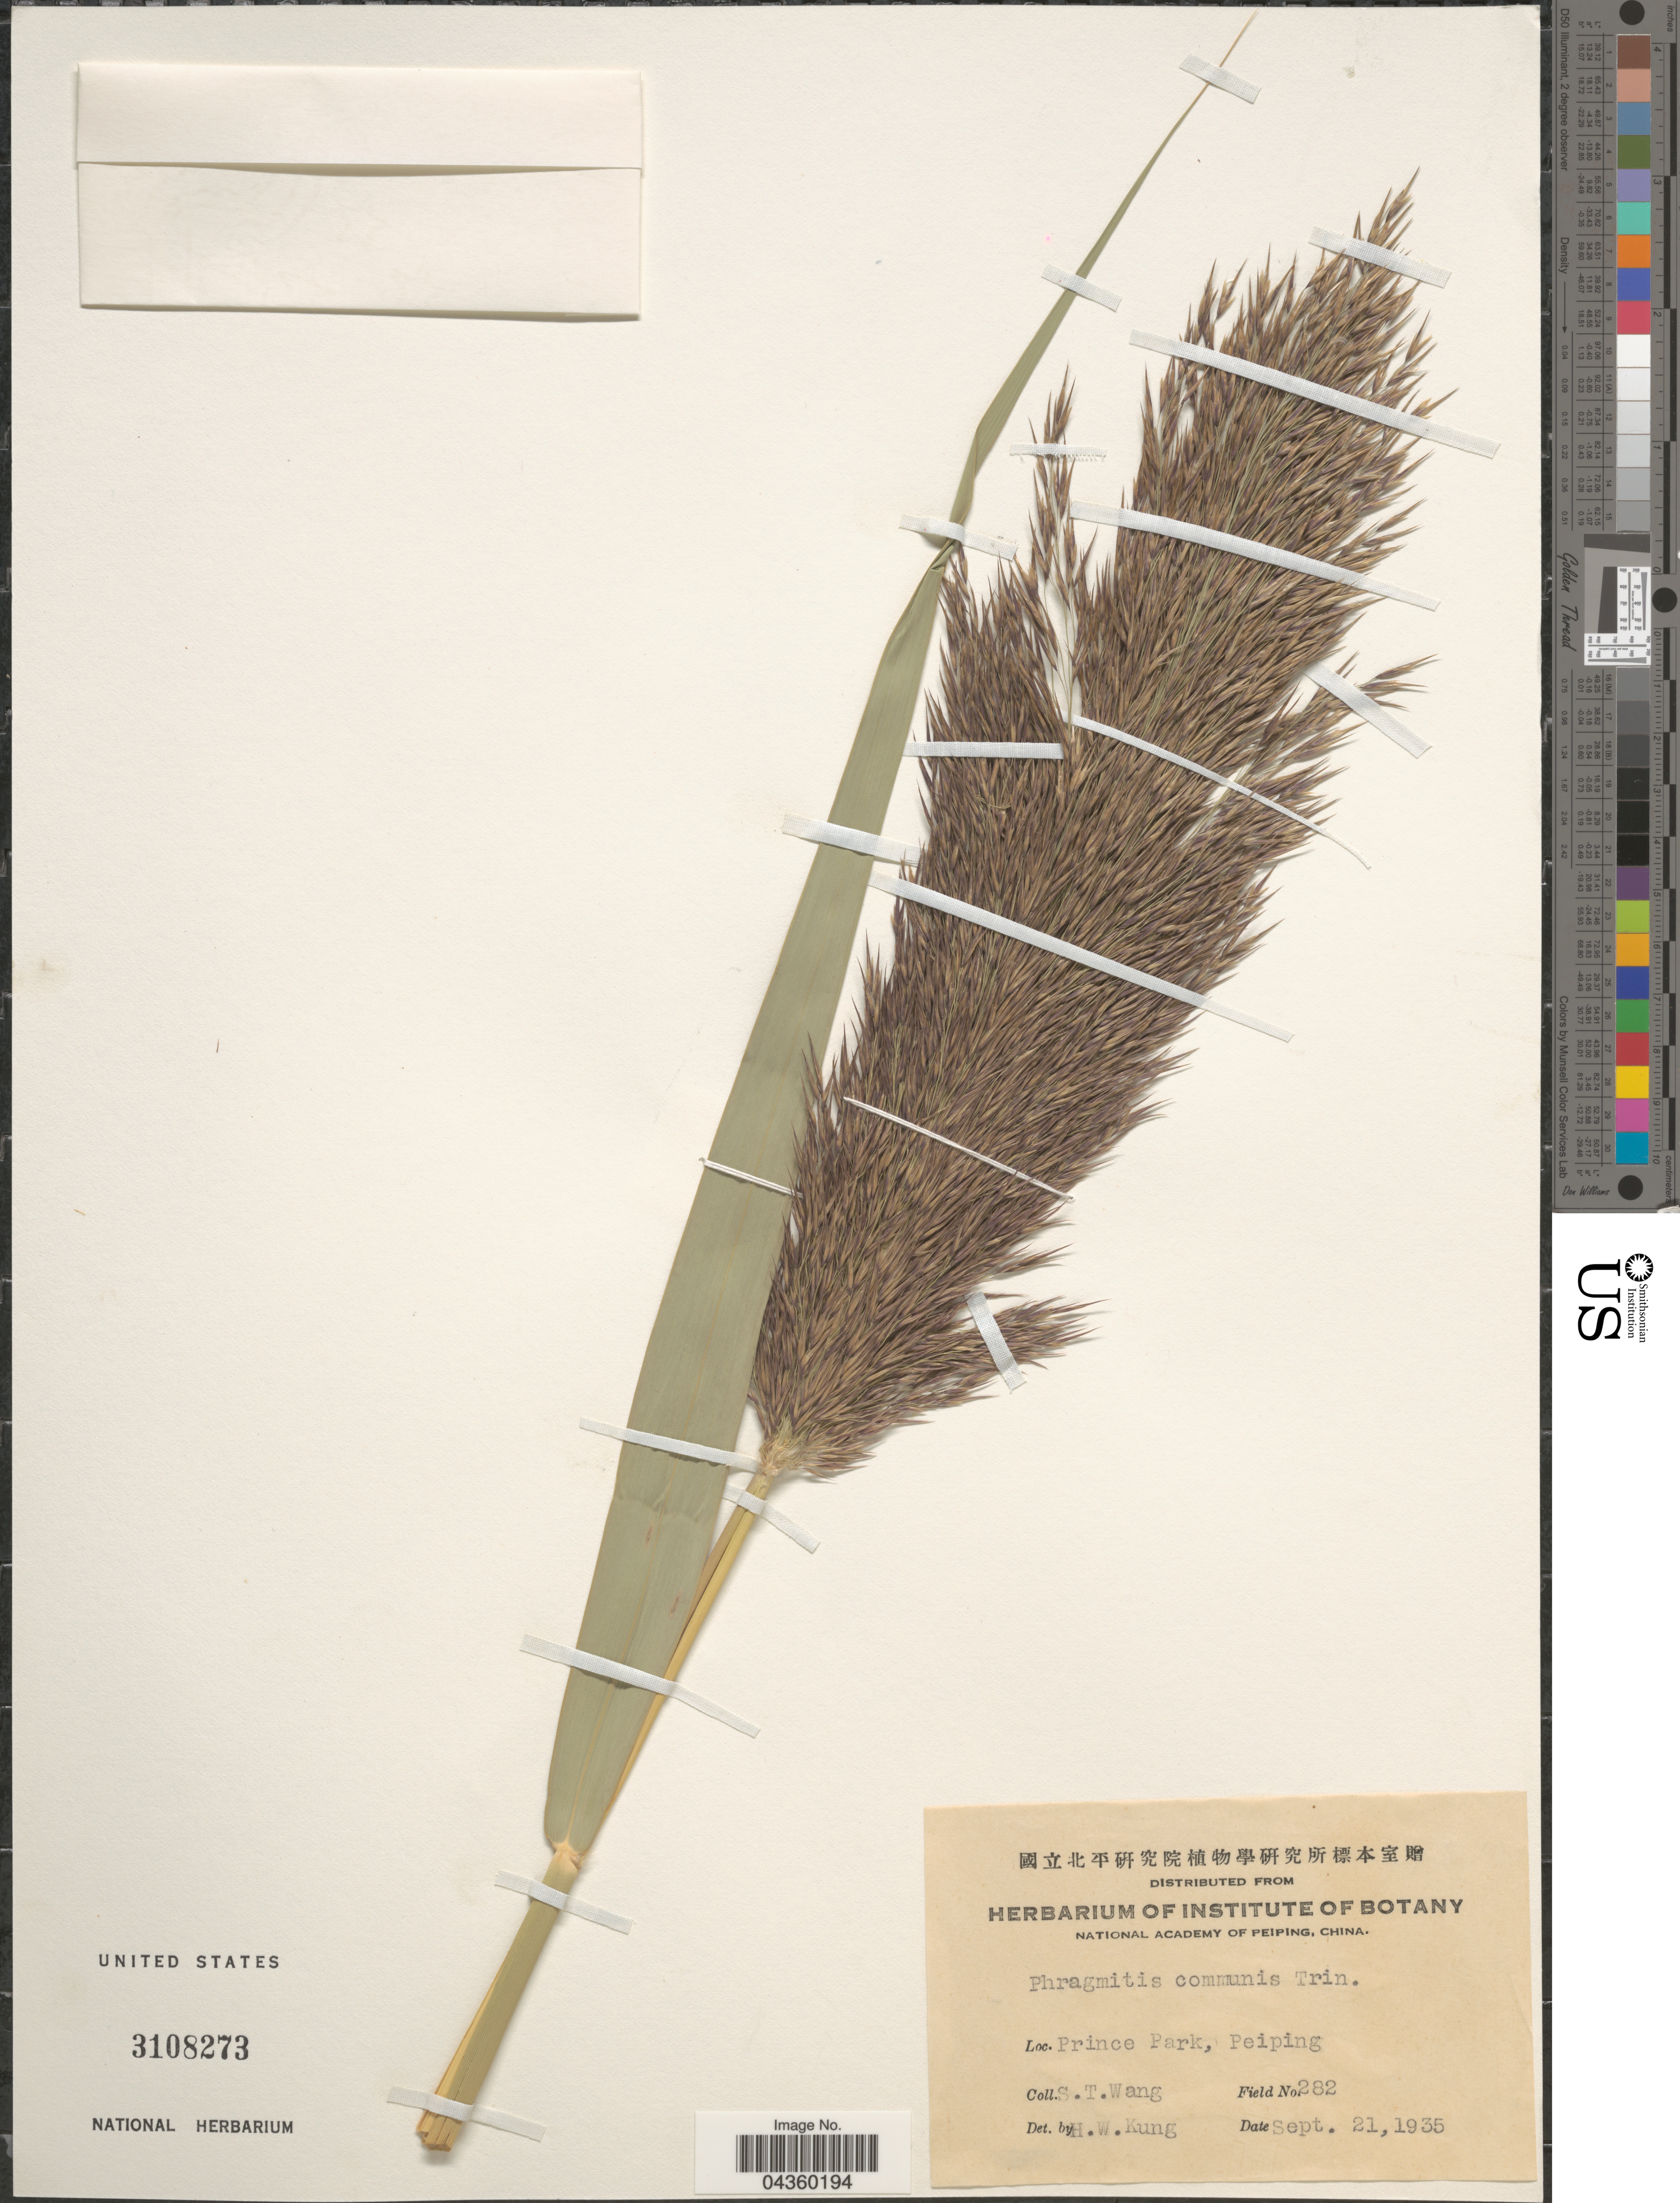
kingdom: Plantae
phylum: Tracheophyta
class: Liliopsida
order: Poales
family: Poaceae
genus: Phragmites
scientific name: Phragmites australis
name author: (Cav.) Trin. ex Steud.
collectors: S. Wang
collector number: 282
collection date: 1935-09-21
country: China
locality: Prince Park, Peiping.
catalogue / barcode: US 3108273